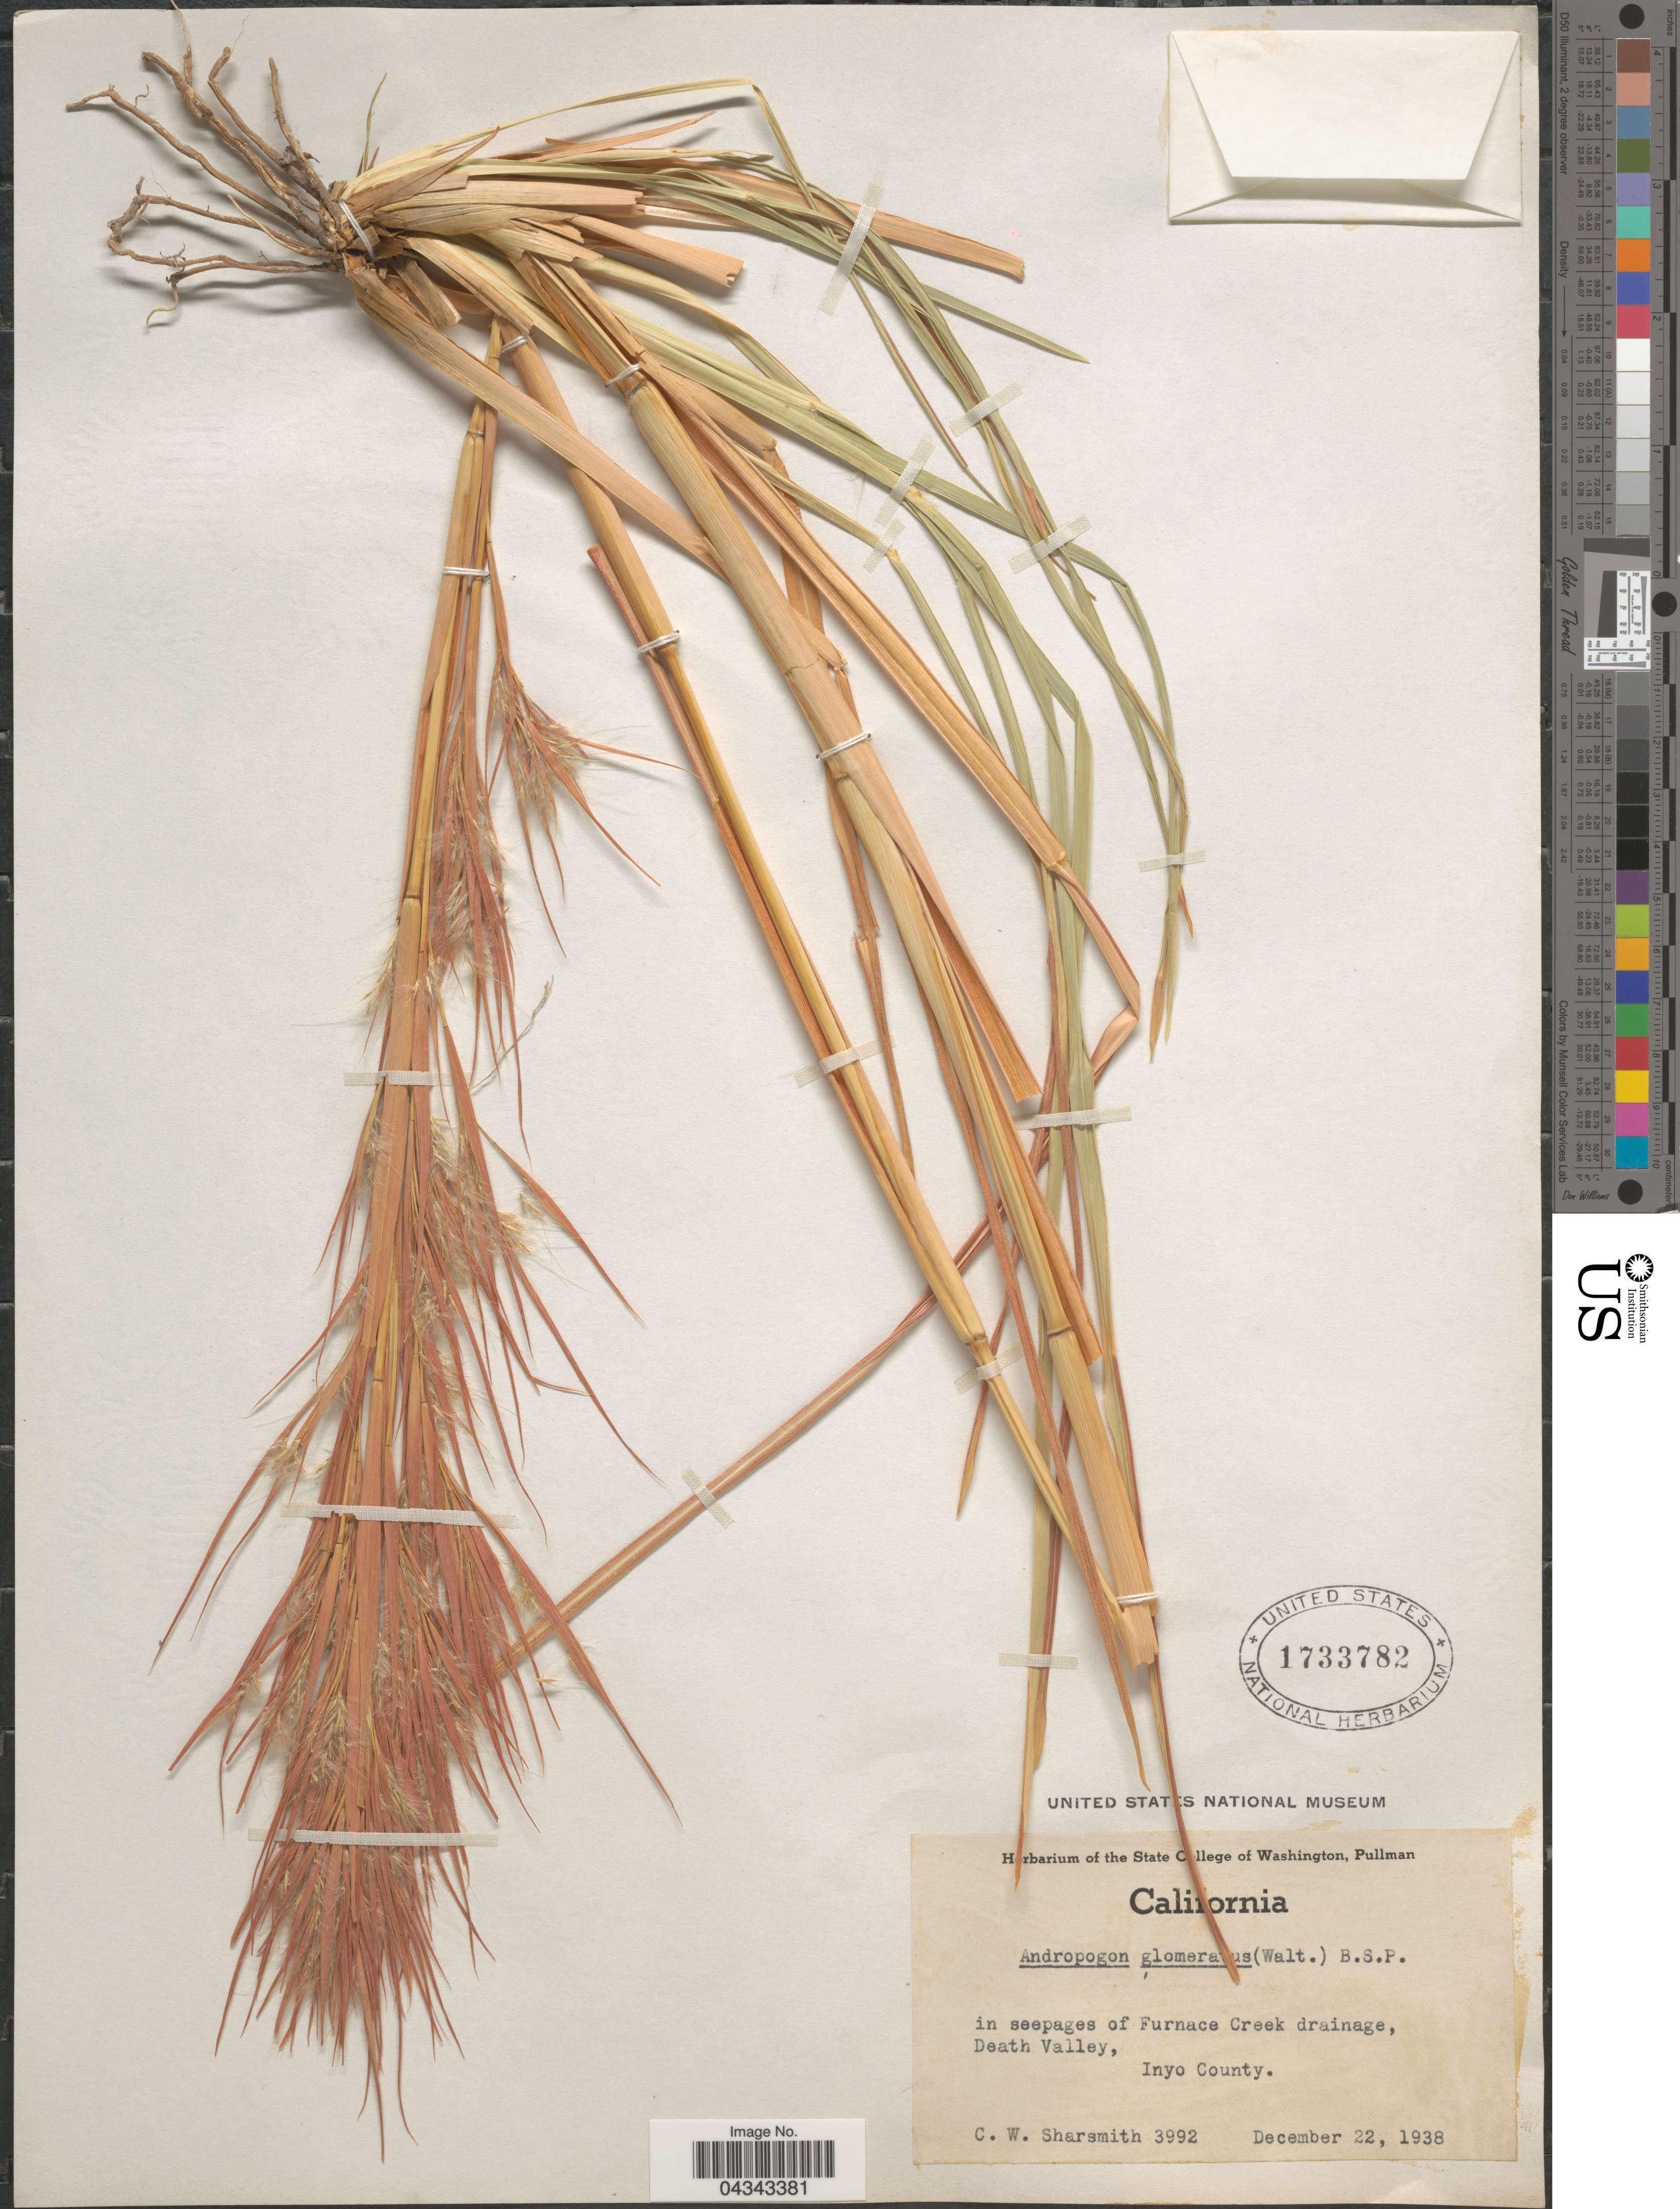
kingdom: Plantae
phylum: Tracheophyta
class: Liliopsida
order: Poales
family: Poaceae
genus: Andropogon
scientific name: Andropogon glomeratus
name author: (Walter) Britton, Stearns & Poggenb.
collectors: C. Sharsmith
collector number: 3992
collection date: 1938-12-22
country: United States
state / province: California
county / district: Inyo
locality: In seepages of Furnace Creek drainage, Death Valley, Inyo County.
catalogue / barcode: US 1733782